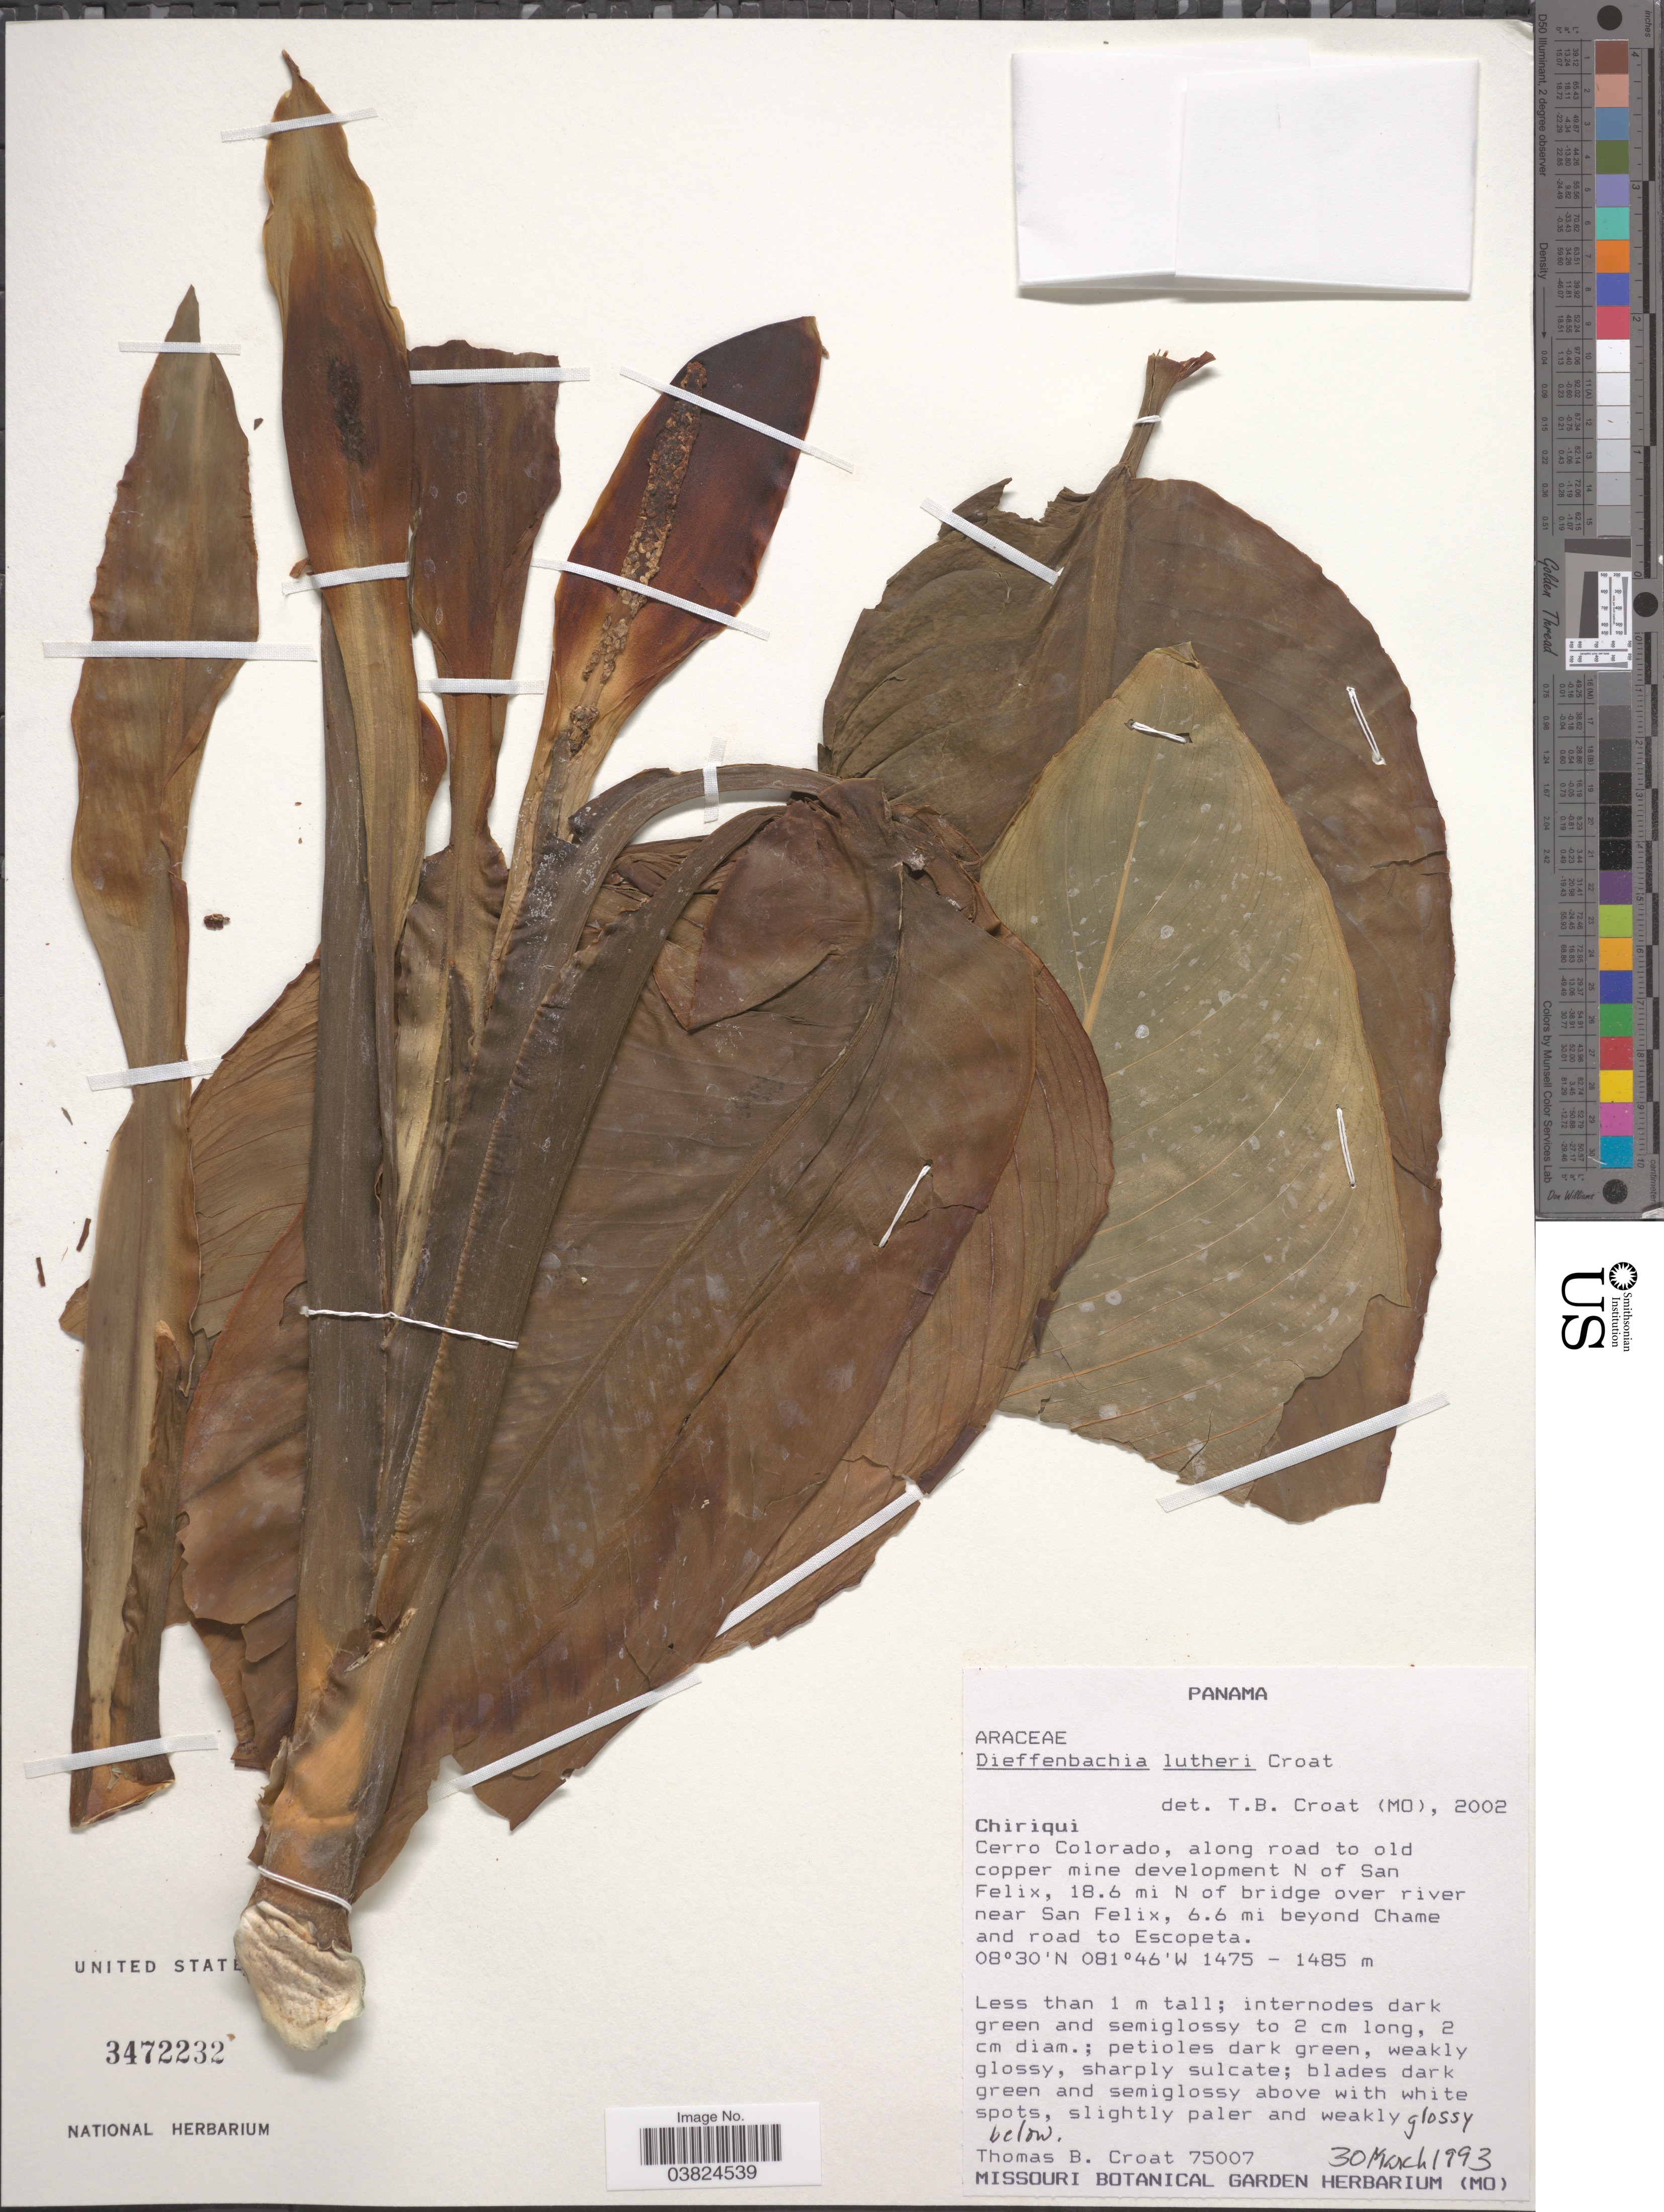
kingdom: Plantae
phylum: Tracheophyta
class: Liliopsida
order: Alismatales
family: Araceae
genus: Dieffenbachia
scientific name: Dieffenbachia lutheri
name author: Croat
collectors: T. B. Croat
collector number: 75007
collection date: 1993-03-30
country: Panama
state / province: Chiriqui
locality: Cerro Colorado, along road to old copper mine development N of San Felix, 18.6 mi N of bridge over river near San Felix, 6.6. mi beyond Chame and road to Escopeta.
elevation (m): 1475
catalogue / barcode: US 3472232